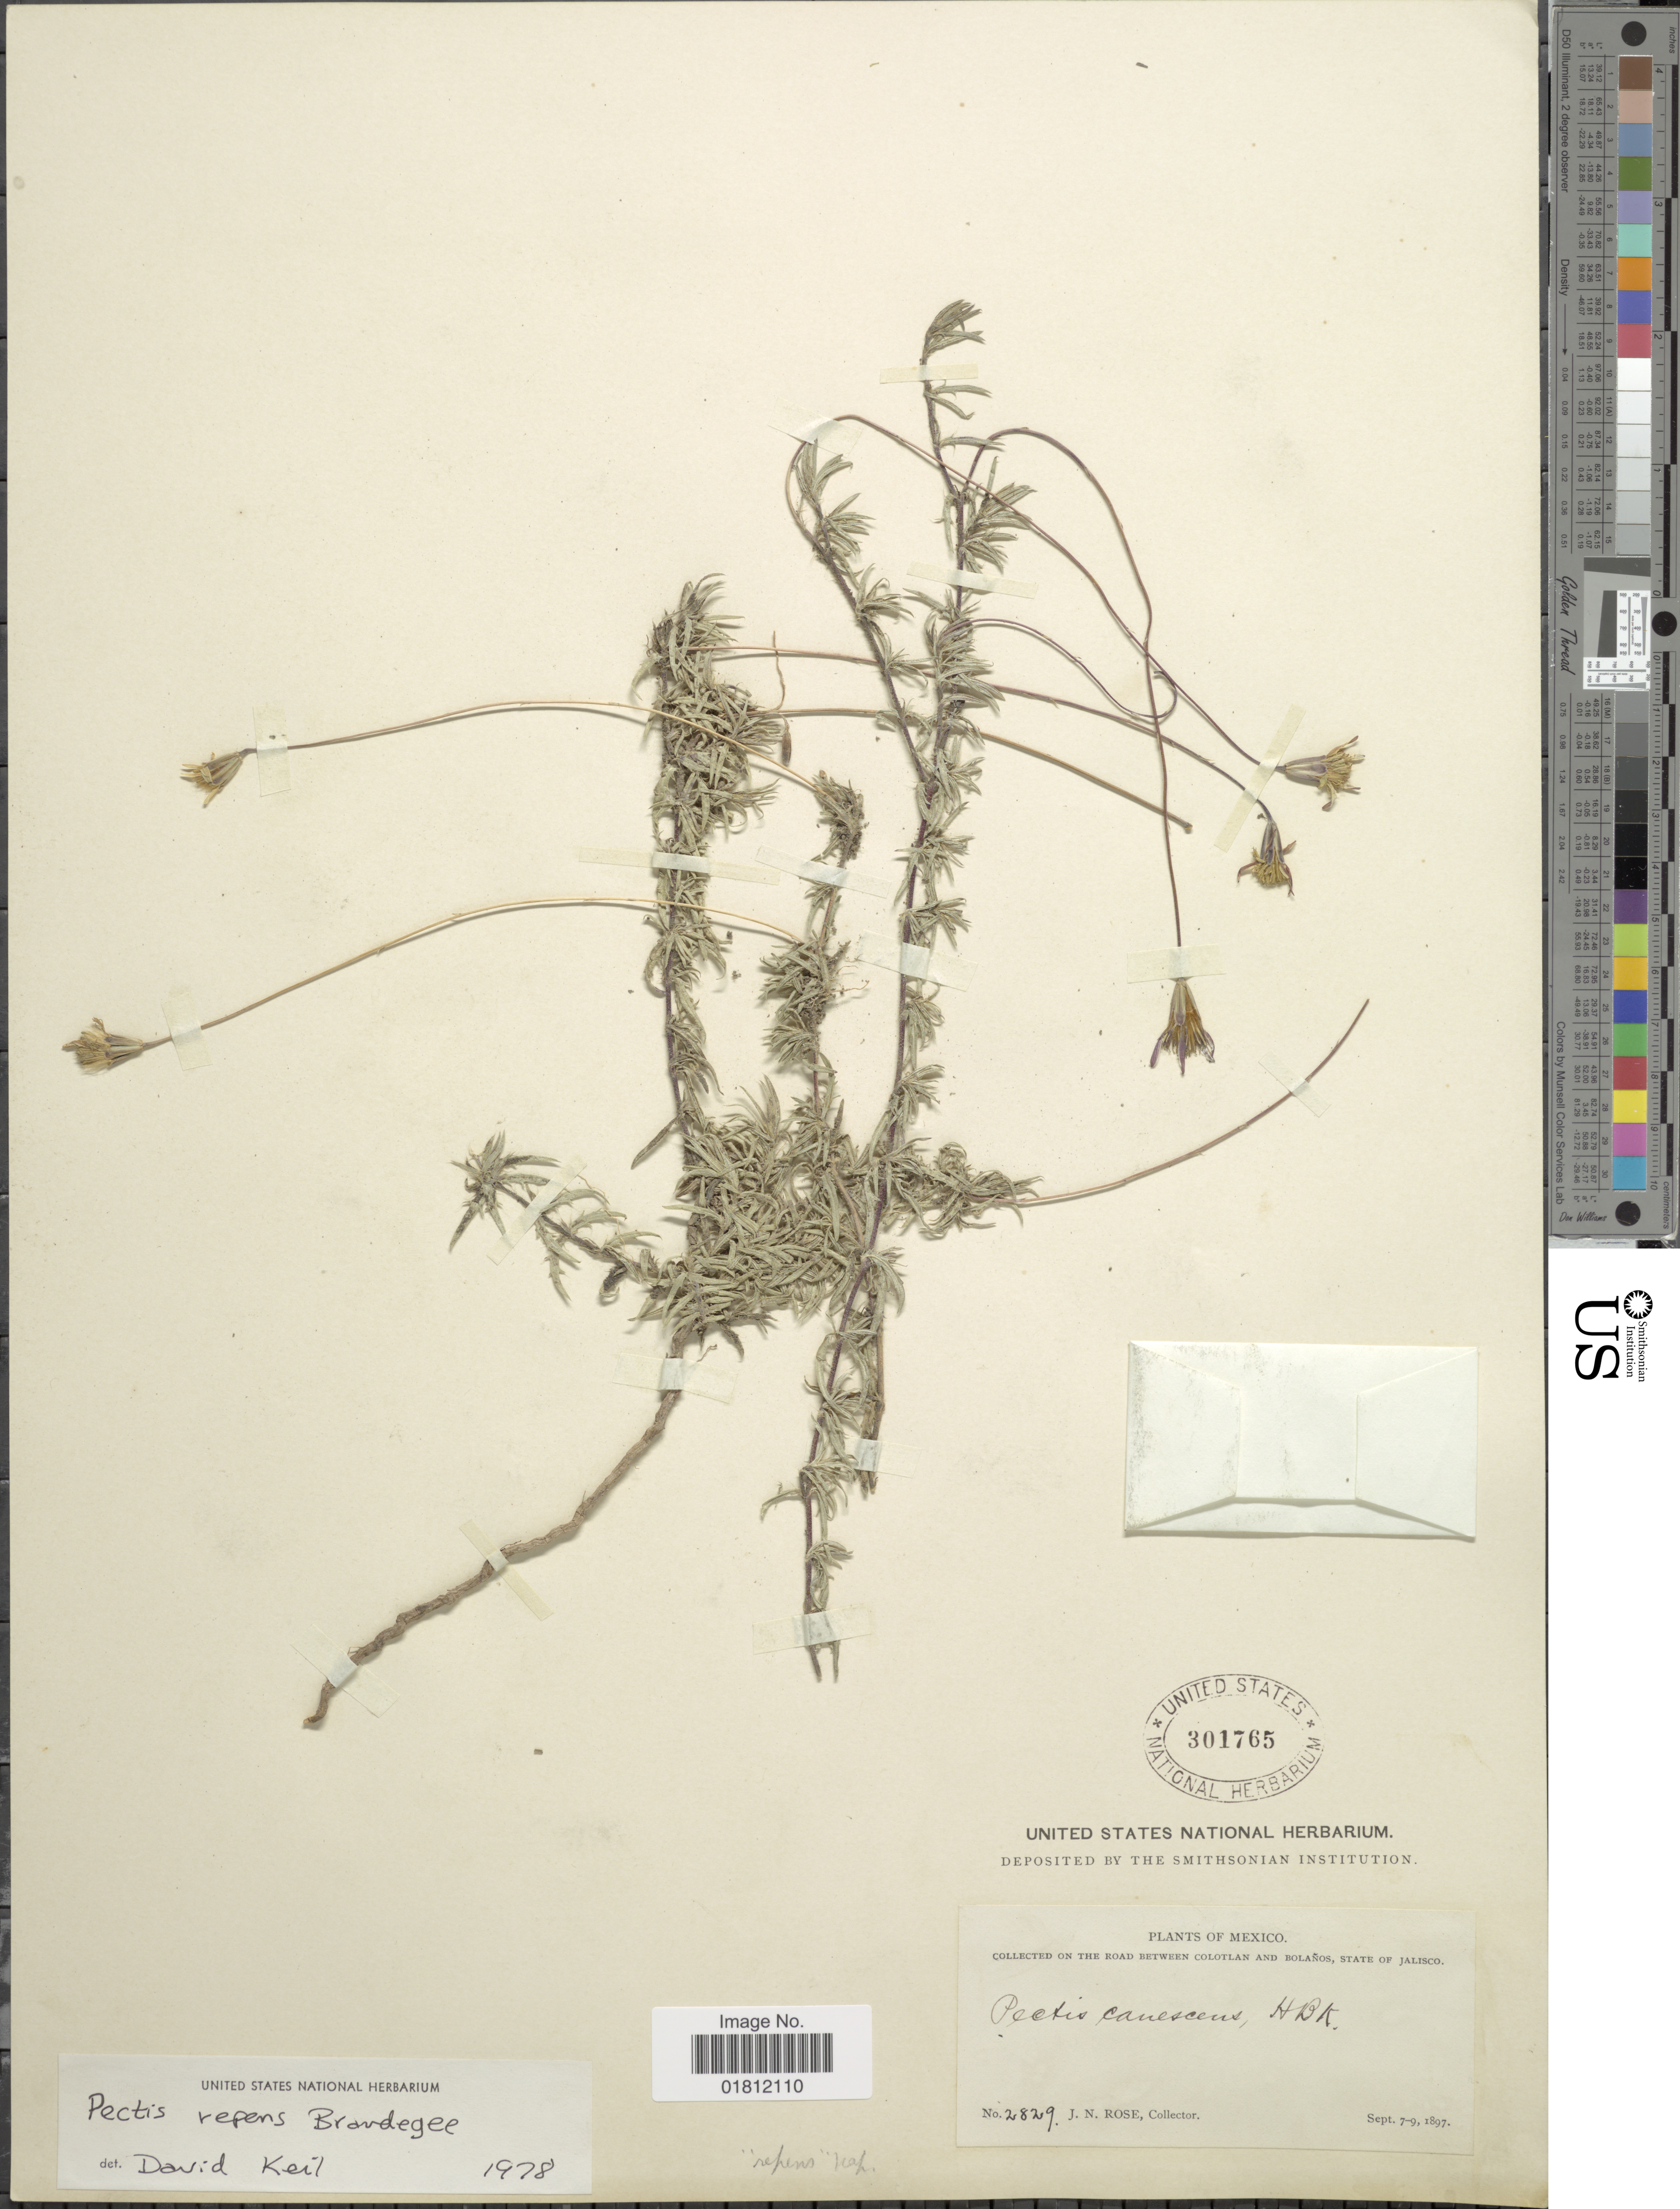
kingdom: Plantae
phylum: Tracheophyta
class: Magnoliopsida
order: Asterales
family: Asteraceae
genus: Pectis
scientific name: Pectis repens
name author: Brandegee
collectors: J. N. Rose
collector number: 2829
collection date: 1897-07-09/1897-09-07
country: Mexico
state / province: Jalisco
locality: Mexico. The Road between Colotlan and Bolanos, State of Jalisco.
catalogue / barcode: US 301765